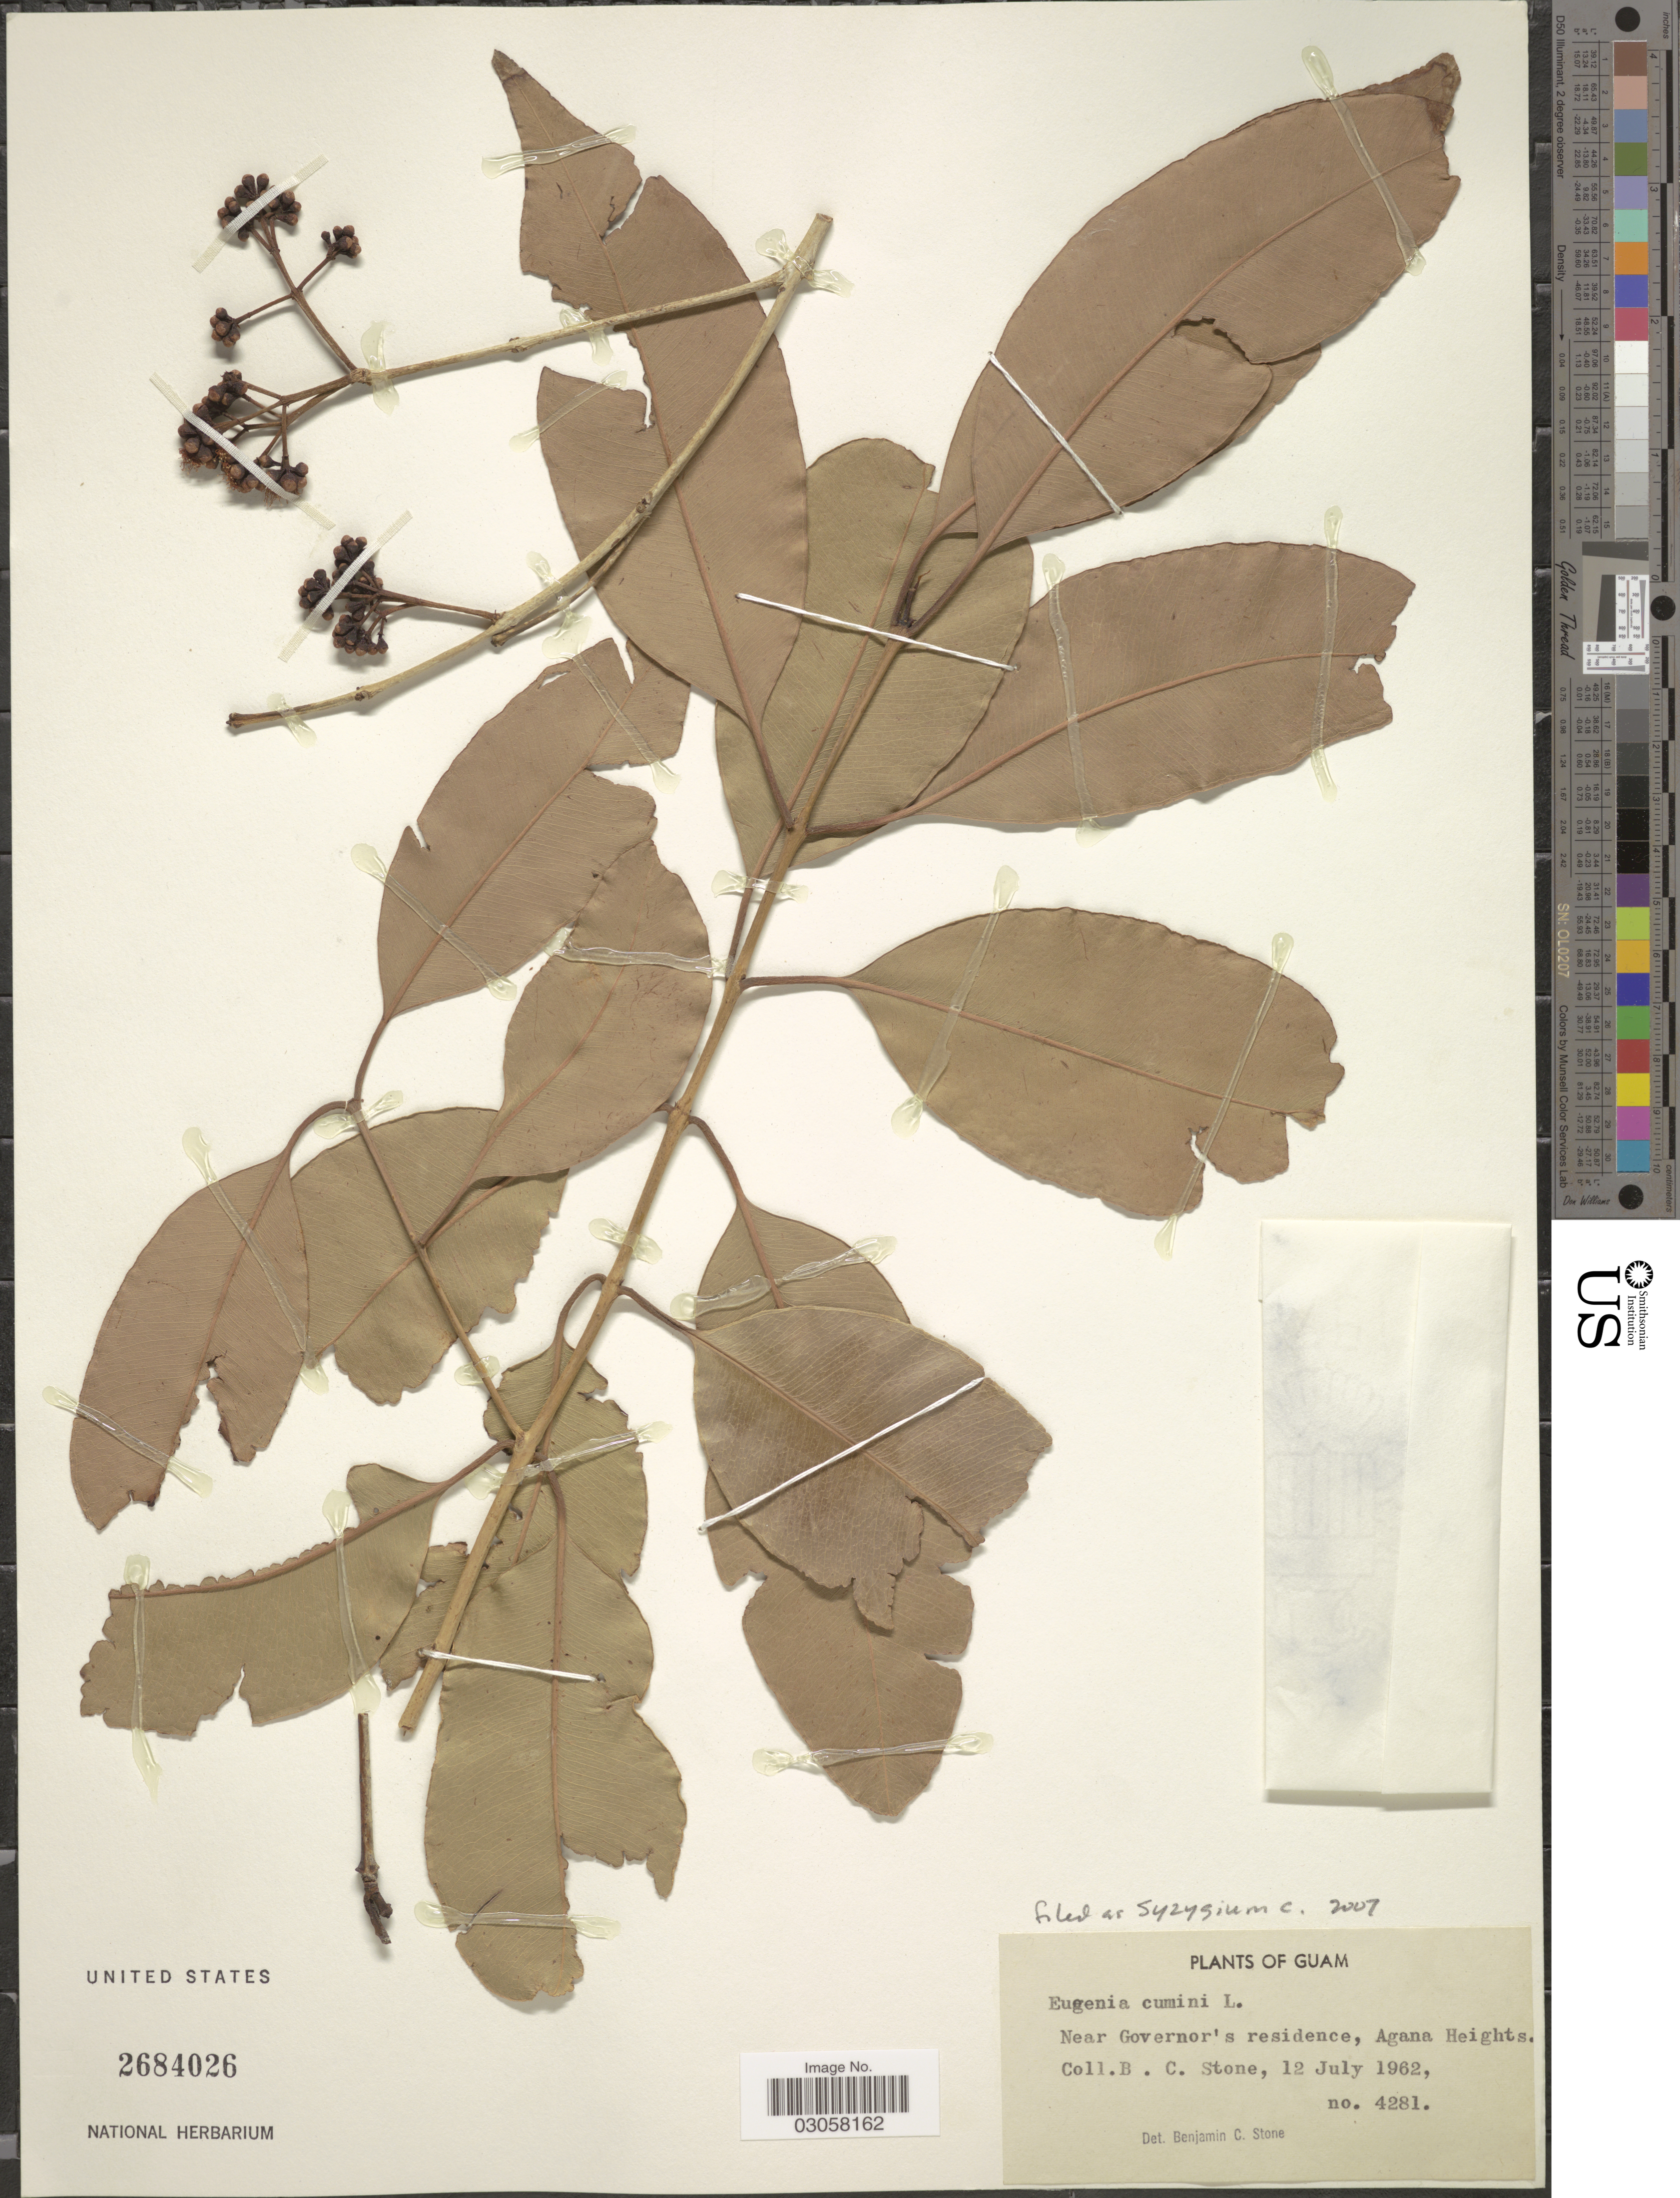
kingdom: Plantae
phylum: Tracheophyta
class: Magnoliopsida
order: Myrtales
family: Myrtaceae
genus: Syzygium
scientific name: Syzygium cumini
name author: (L.) Skeels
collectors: B. C. Stone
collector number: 4281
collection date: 1962-07-12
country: Guam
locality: Near Governor's residence, Agana Heights.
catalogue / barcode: US 2684026